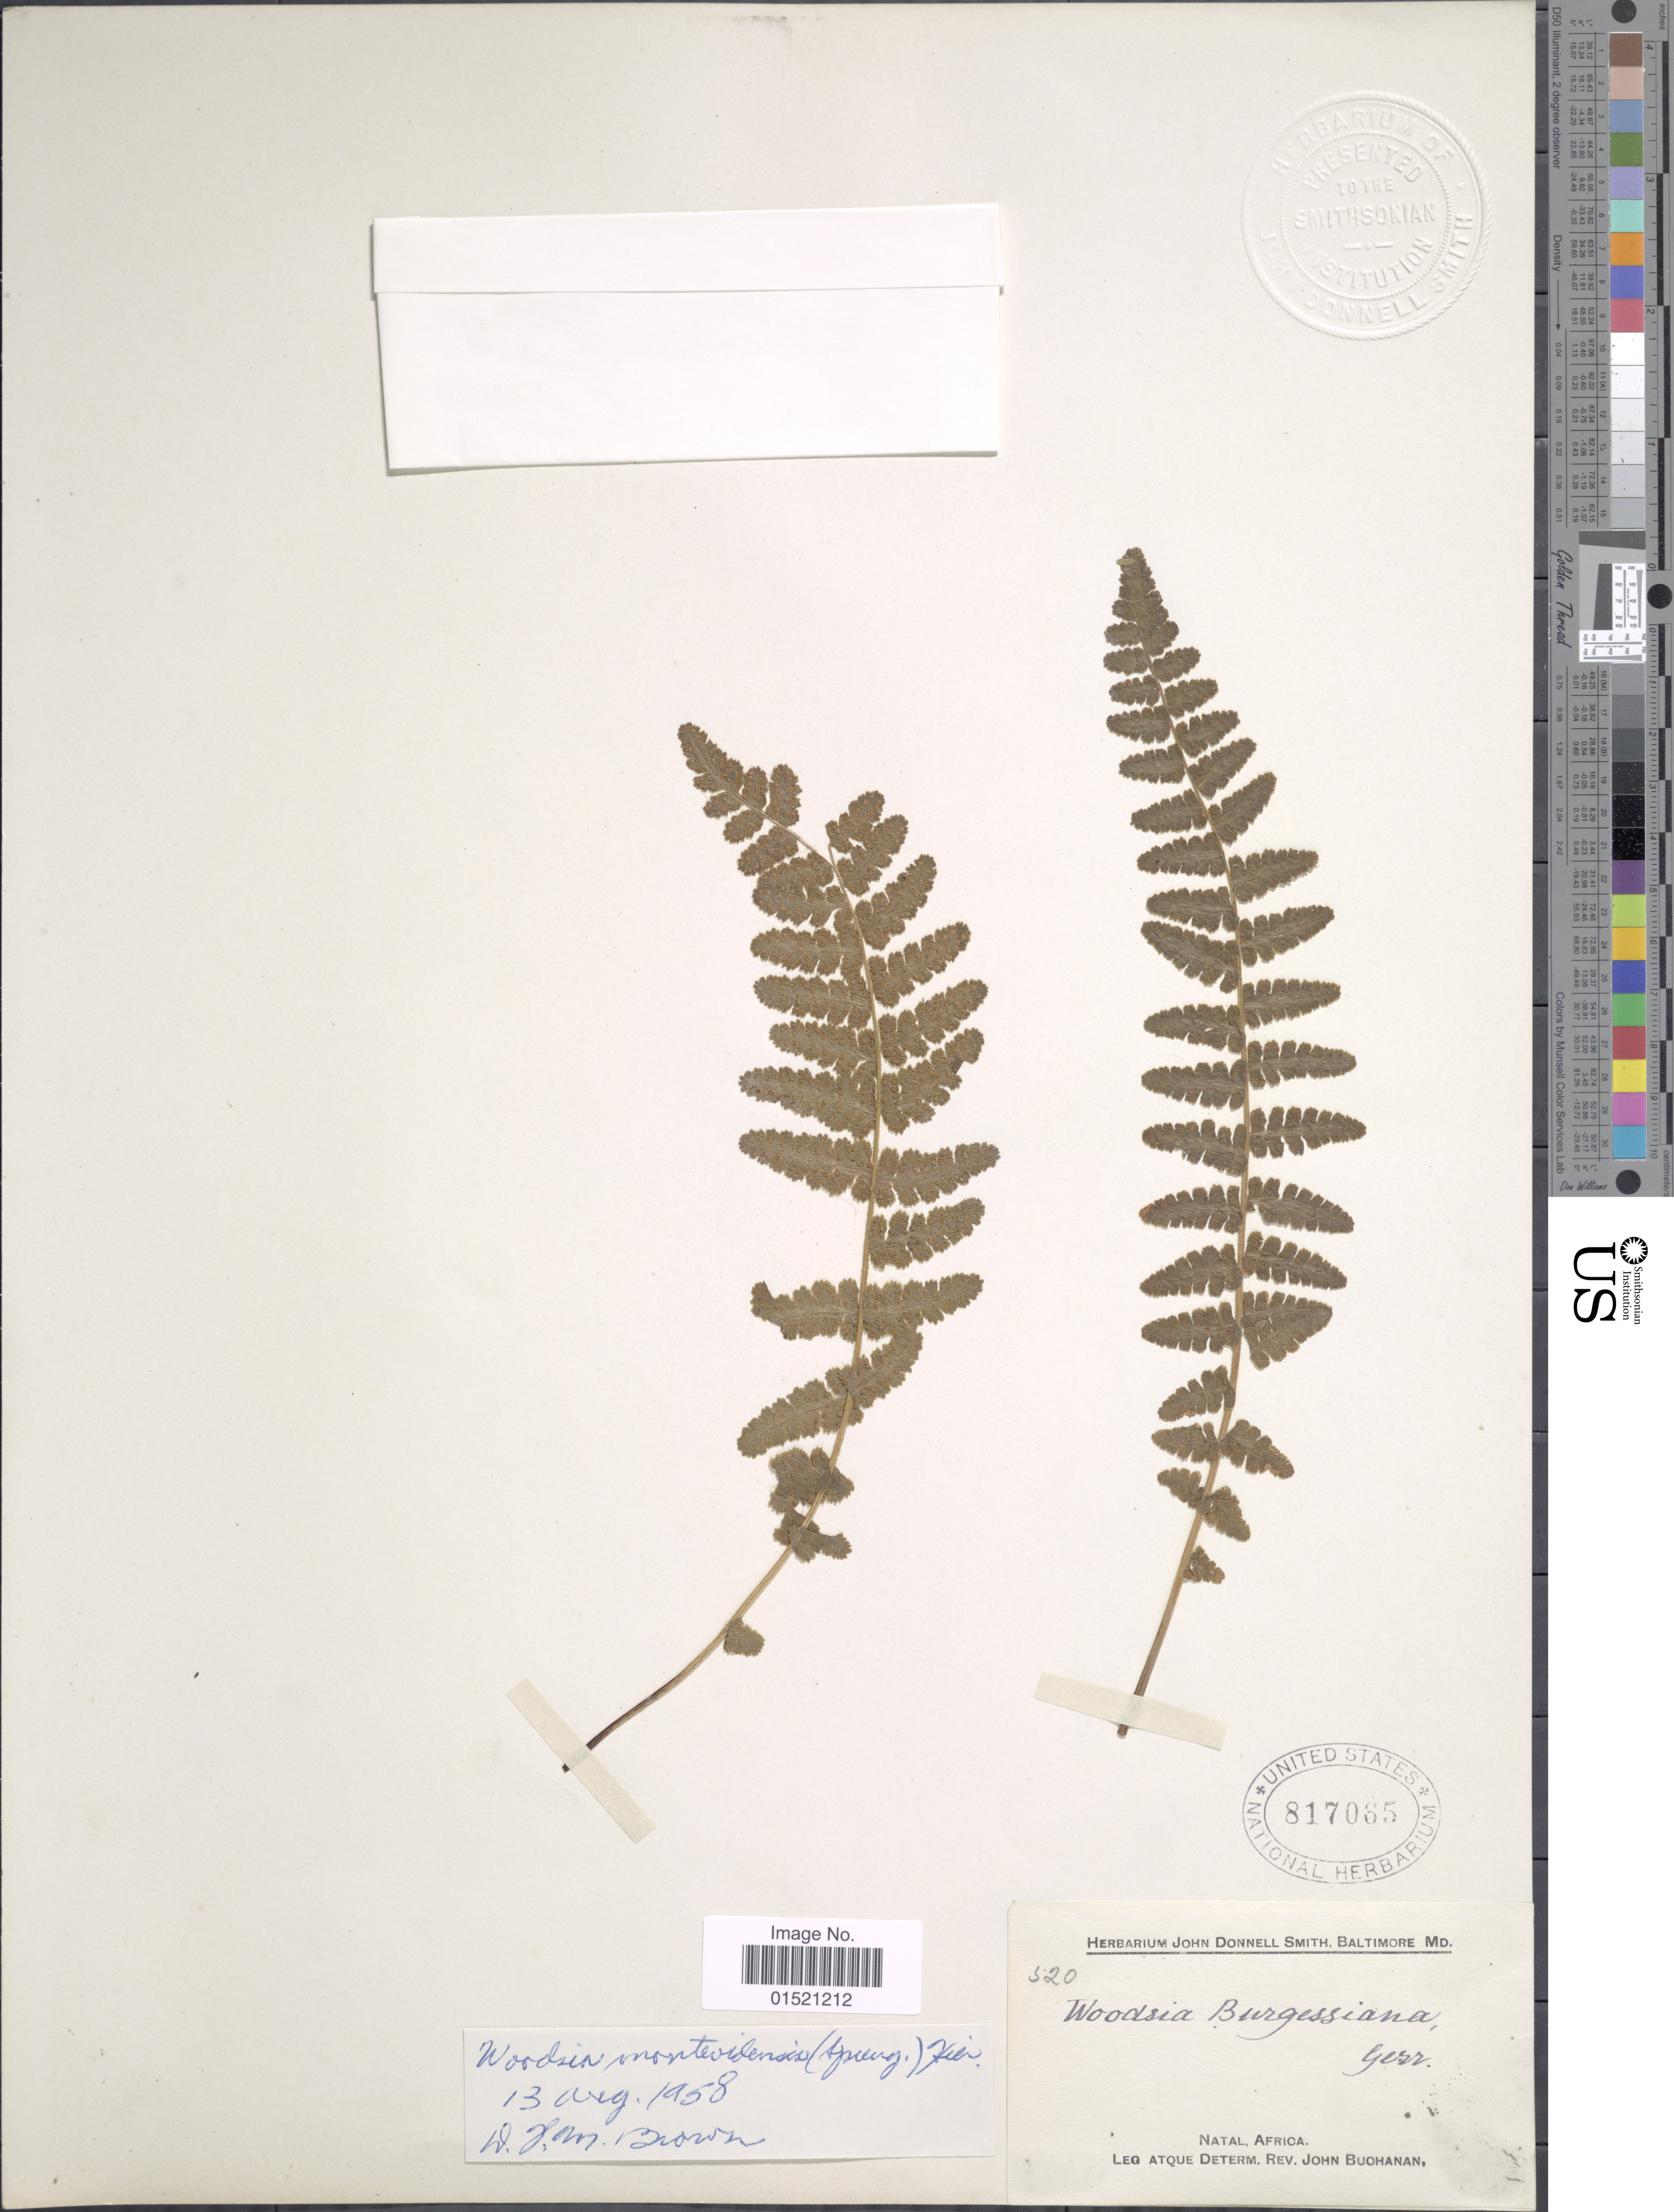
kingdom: Plantae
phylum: Tracheophyta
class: Polypodiopsida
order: Polypodiales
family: Woodsiaceae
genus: Woodsia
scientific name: Woodsia burgessiana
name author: Gerrard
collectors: J. Buchanan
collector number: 520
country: South Africa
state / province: KwaZulu-Natal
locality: Natal, Africa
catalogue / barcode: US 817065